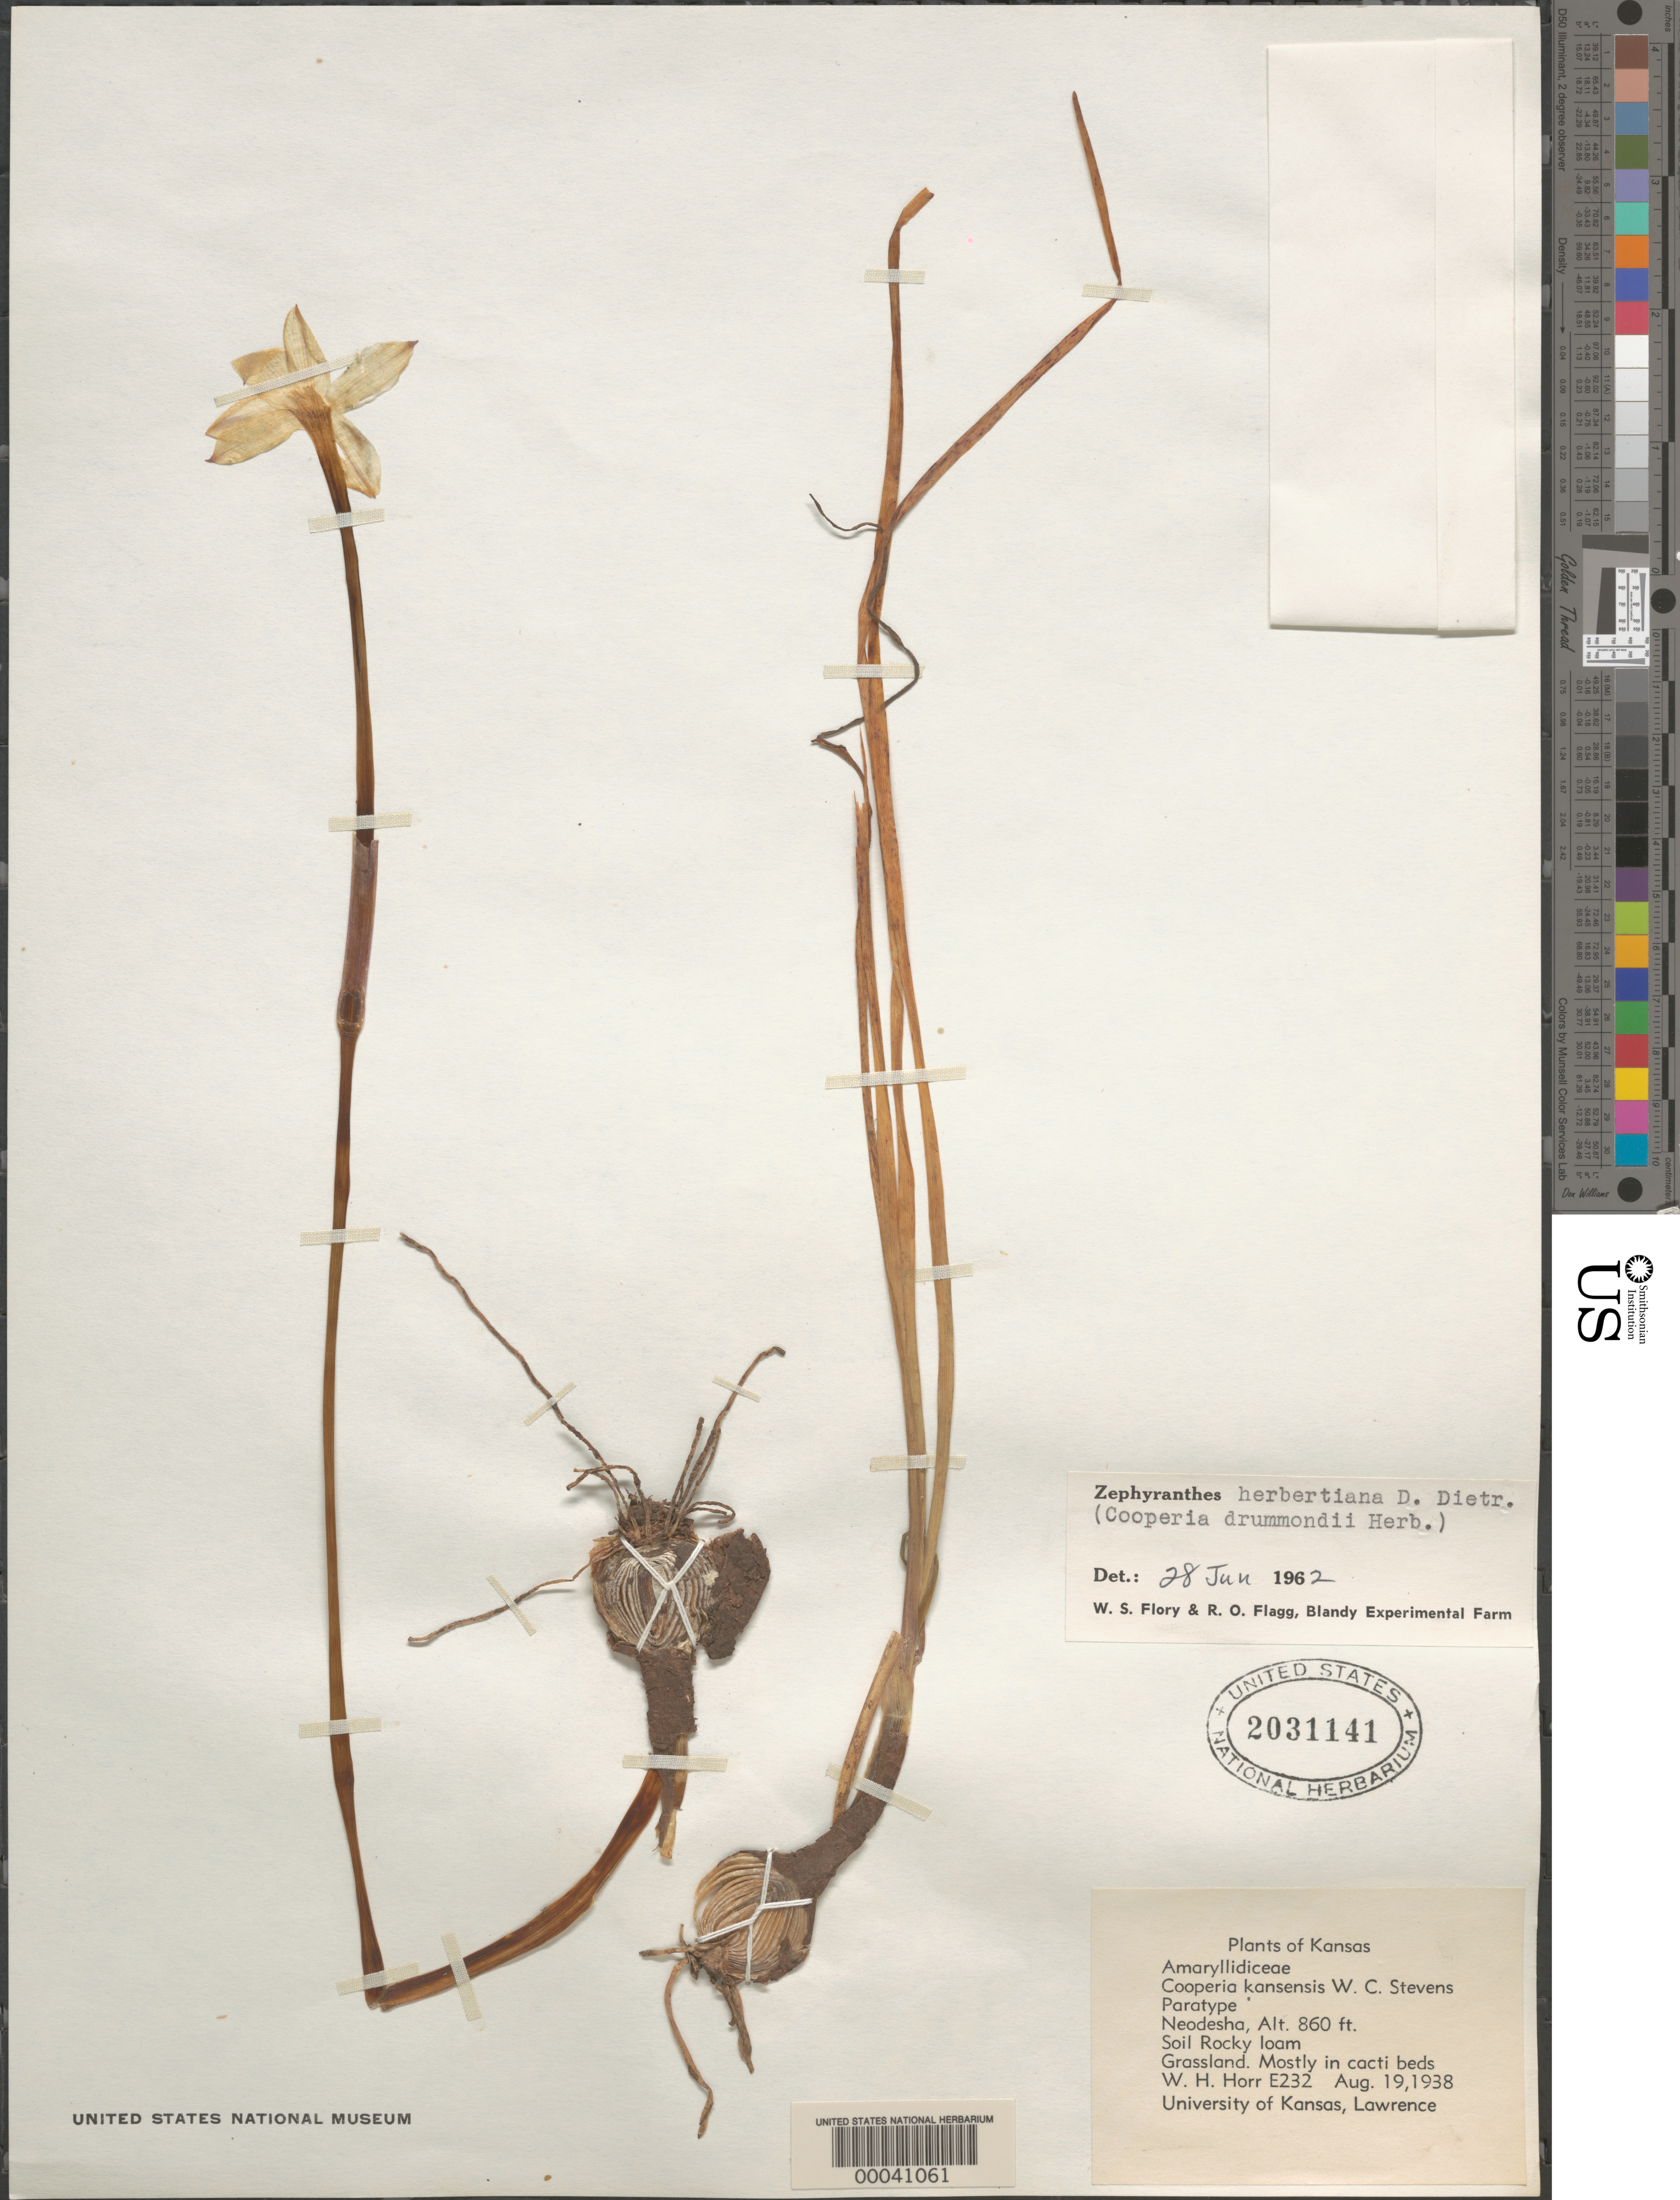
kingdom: Plantae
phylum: Tracheophyta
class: Liliopsida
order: Asparagales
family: Amaryllidaceae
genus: Zephyranthes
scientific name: Zephyranthes herbertiana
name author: D. Dietr.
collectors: W. H. Horr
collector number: E232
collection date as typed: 19 Aug 1938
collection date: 1938-08-19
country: United States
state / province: Kansas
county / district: Wilson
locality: Neodesha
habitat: Rocky loam soil, grassland. mostly in cactus bed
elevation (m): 262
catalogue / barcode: US 2031141